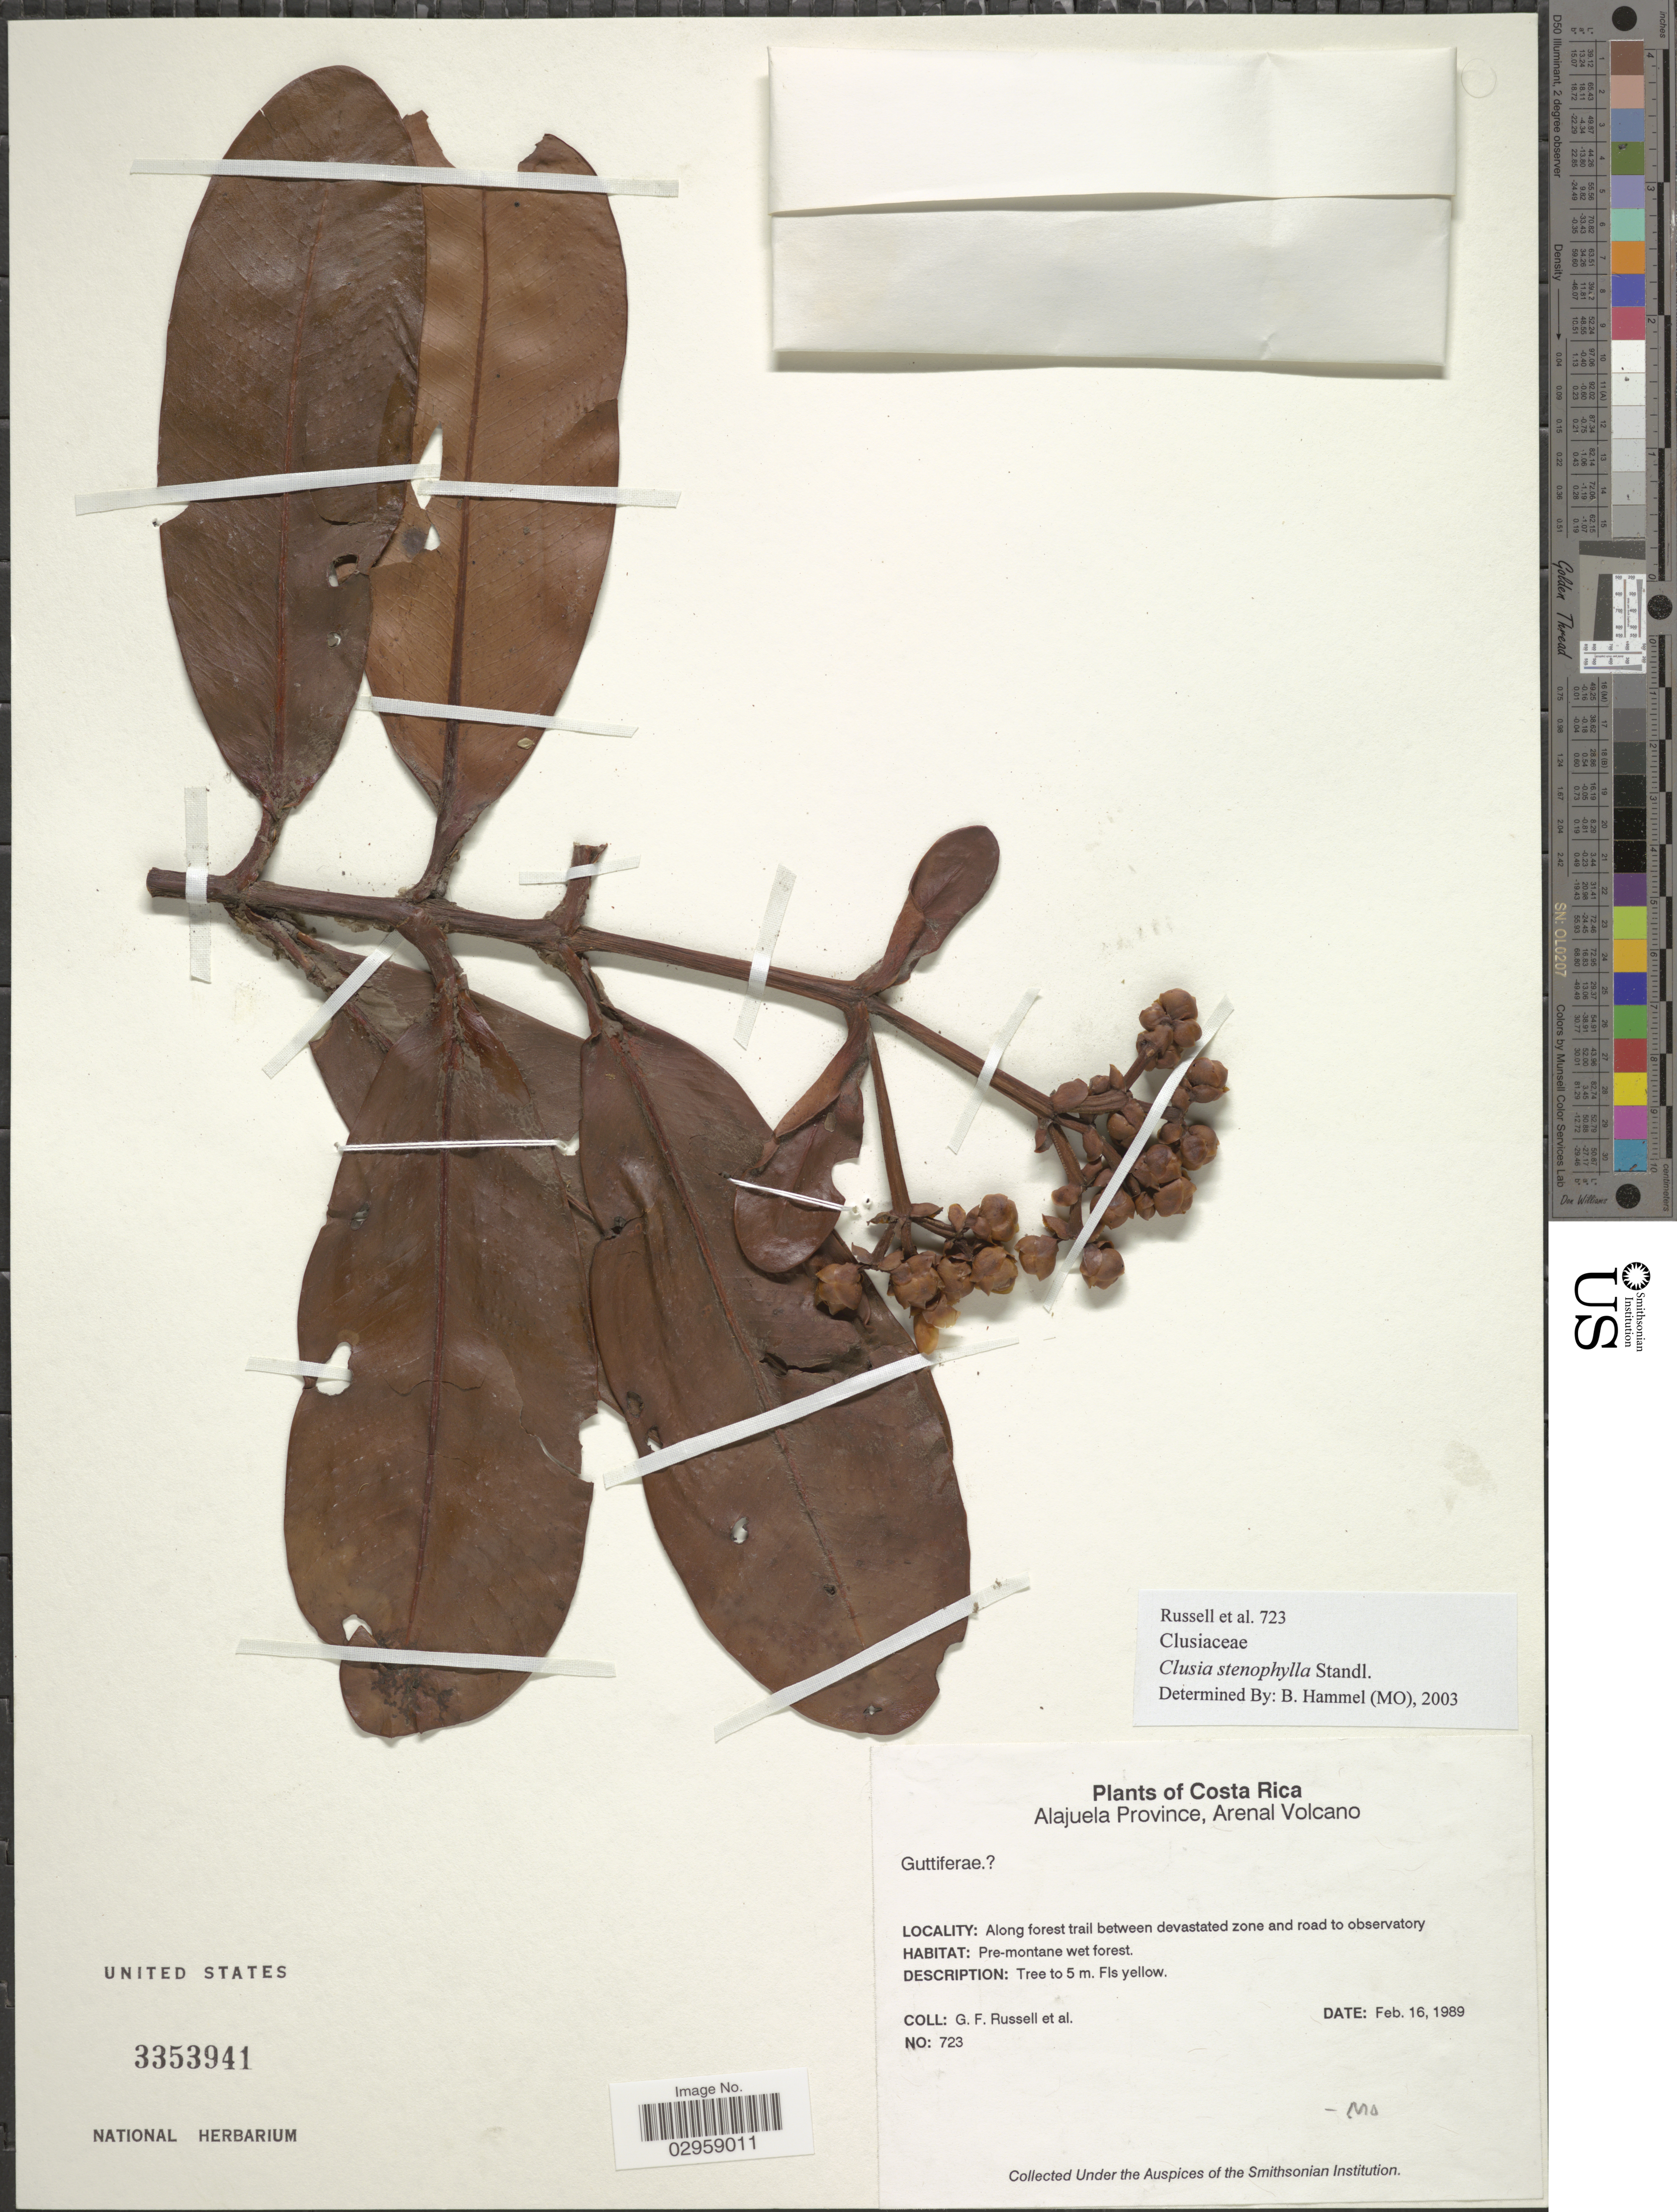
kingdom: Plantae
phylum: Tracheophyta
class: Magnoliopsida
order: Malpighiales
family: Clusiaceae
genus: Clusia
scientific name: Clusia stenophylla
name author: Standl.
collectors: G. Russell & et al.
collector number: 723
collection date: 1989-02-16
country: Costa Rica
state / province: Alajuela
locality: Arenal Volcano. Along forest trail between devastated zone and road to observatory.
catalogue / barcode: US 3353941